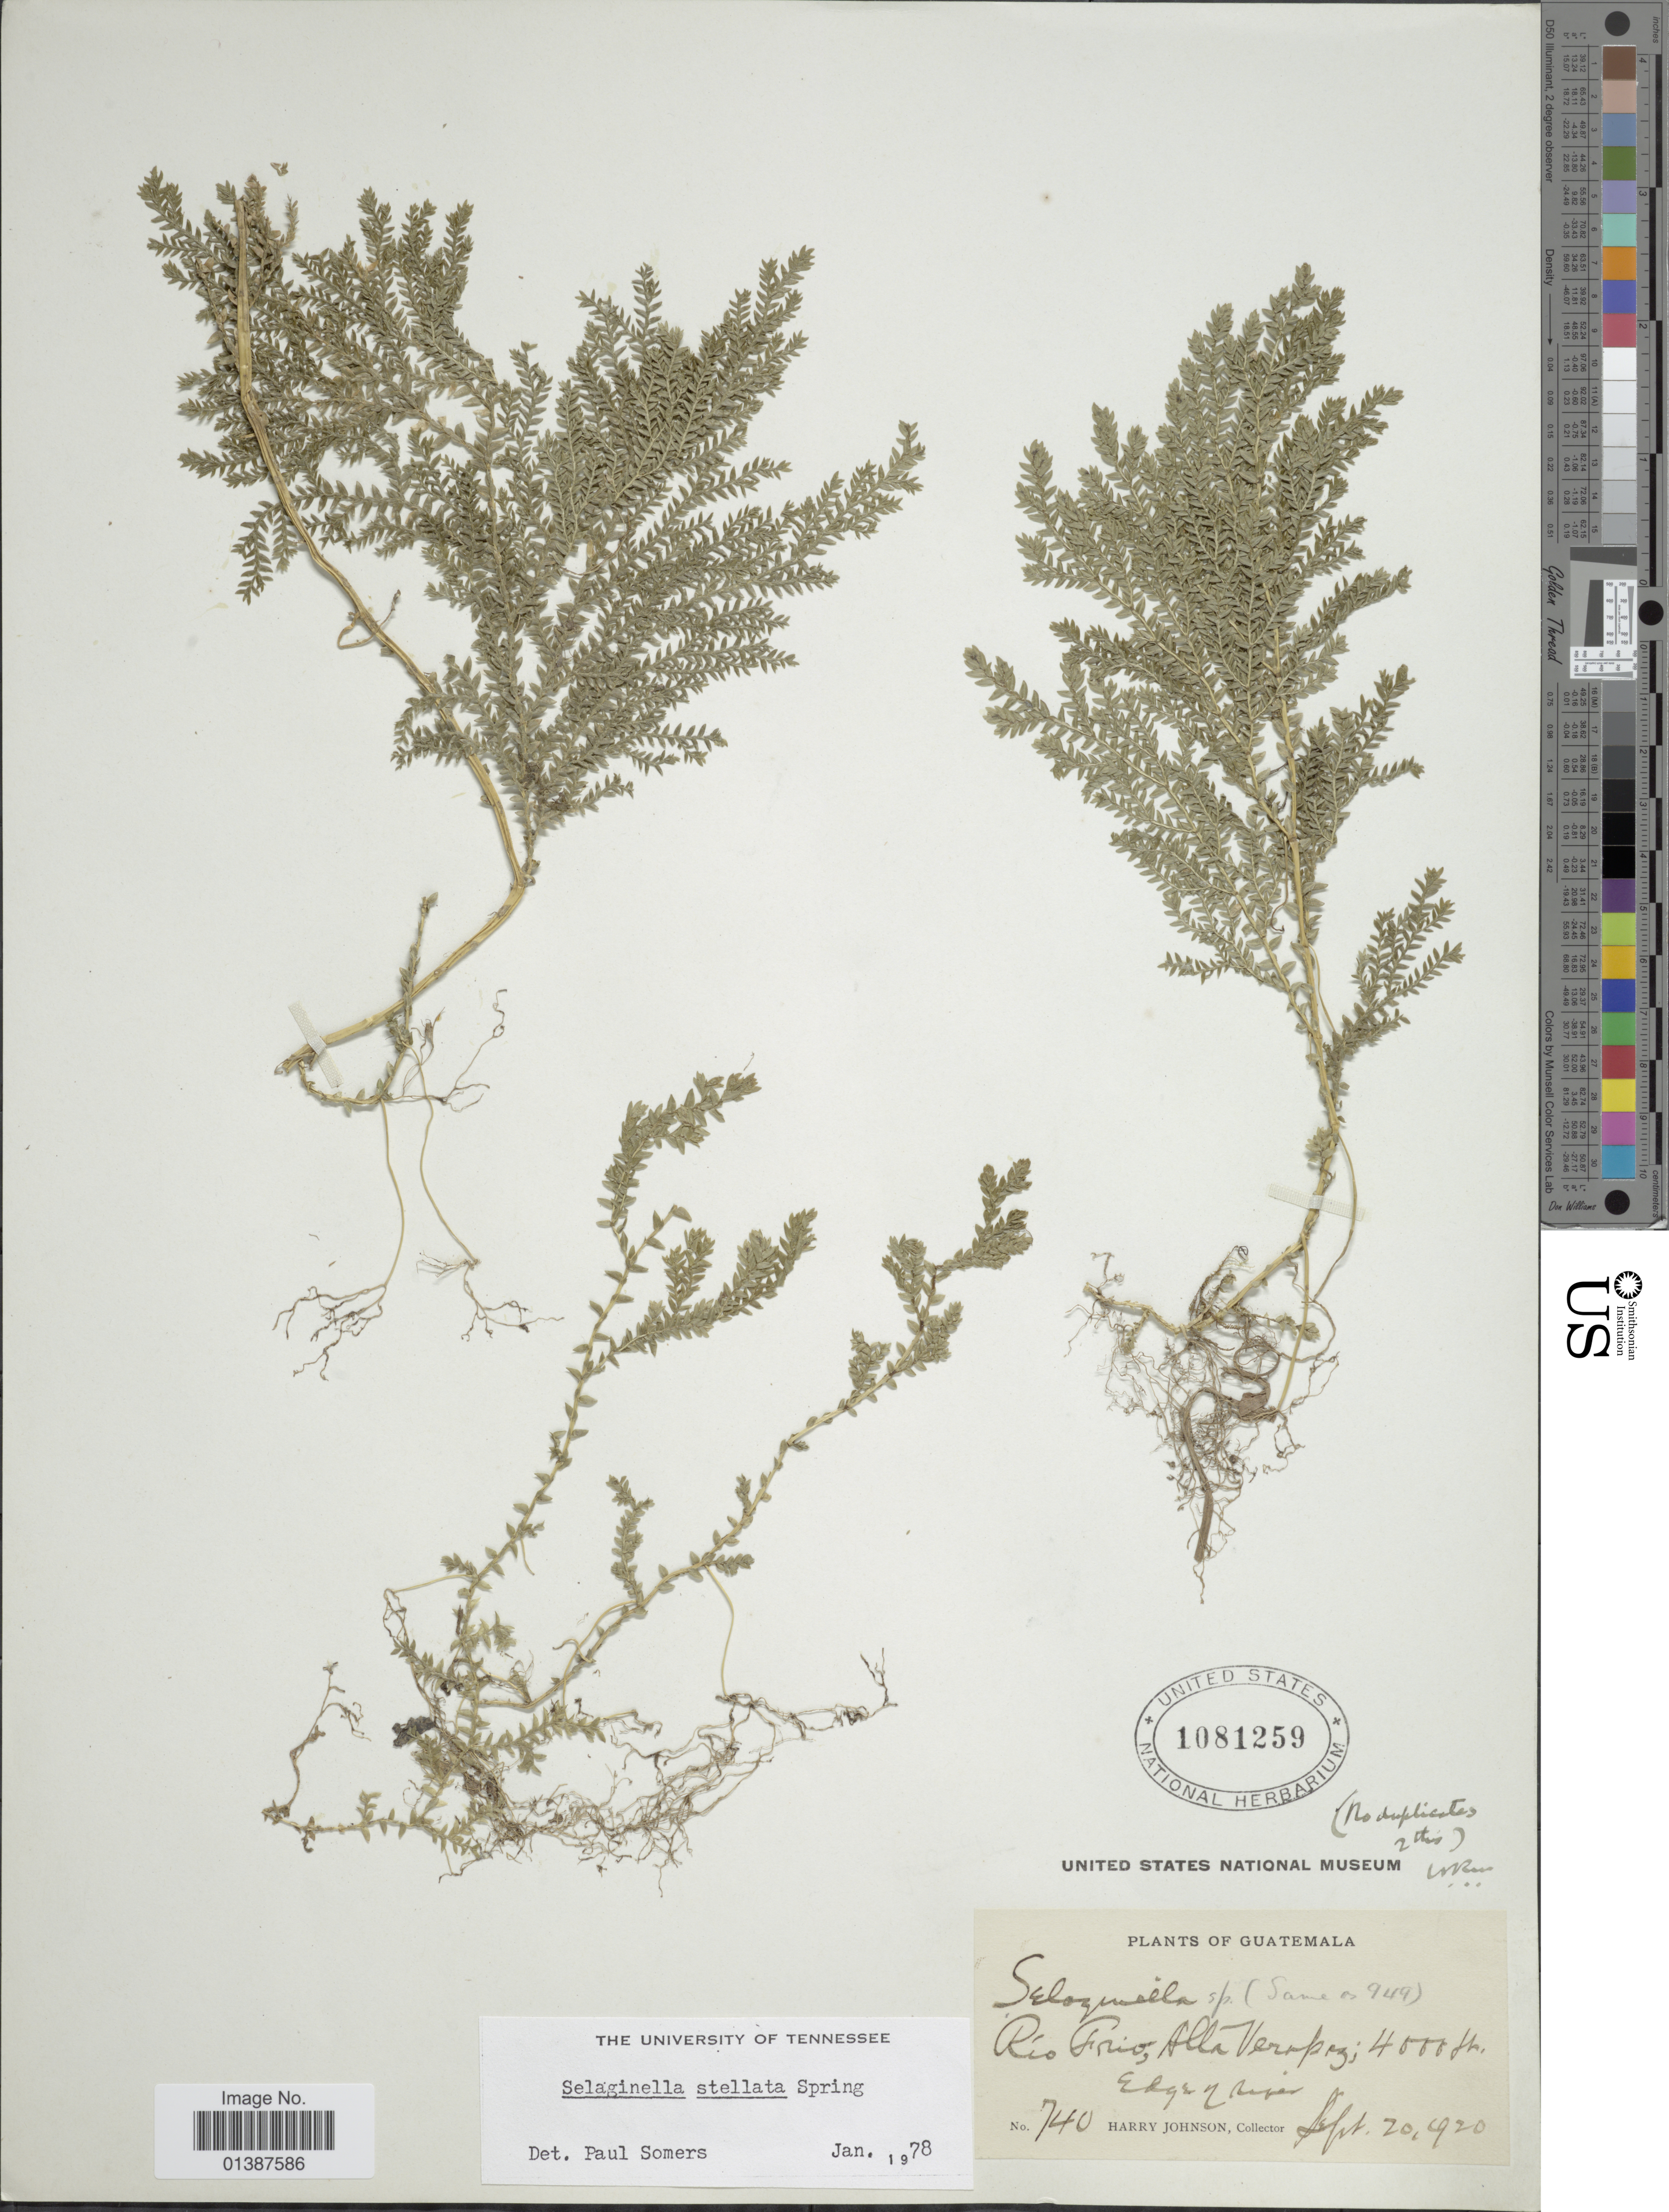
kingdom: Plantae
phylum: Tracheophyta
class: Lycopodiopsida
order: Selaginellales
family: Selaginellaceae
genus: Selaginella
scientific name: Selaginella galeottii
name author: Spring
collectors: H. Johnson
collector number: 740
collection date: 1920-09-20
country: Guatemala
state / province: Alta Verapaz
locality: Río Frio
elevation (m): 1219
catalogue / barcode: US 1081259